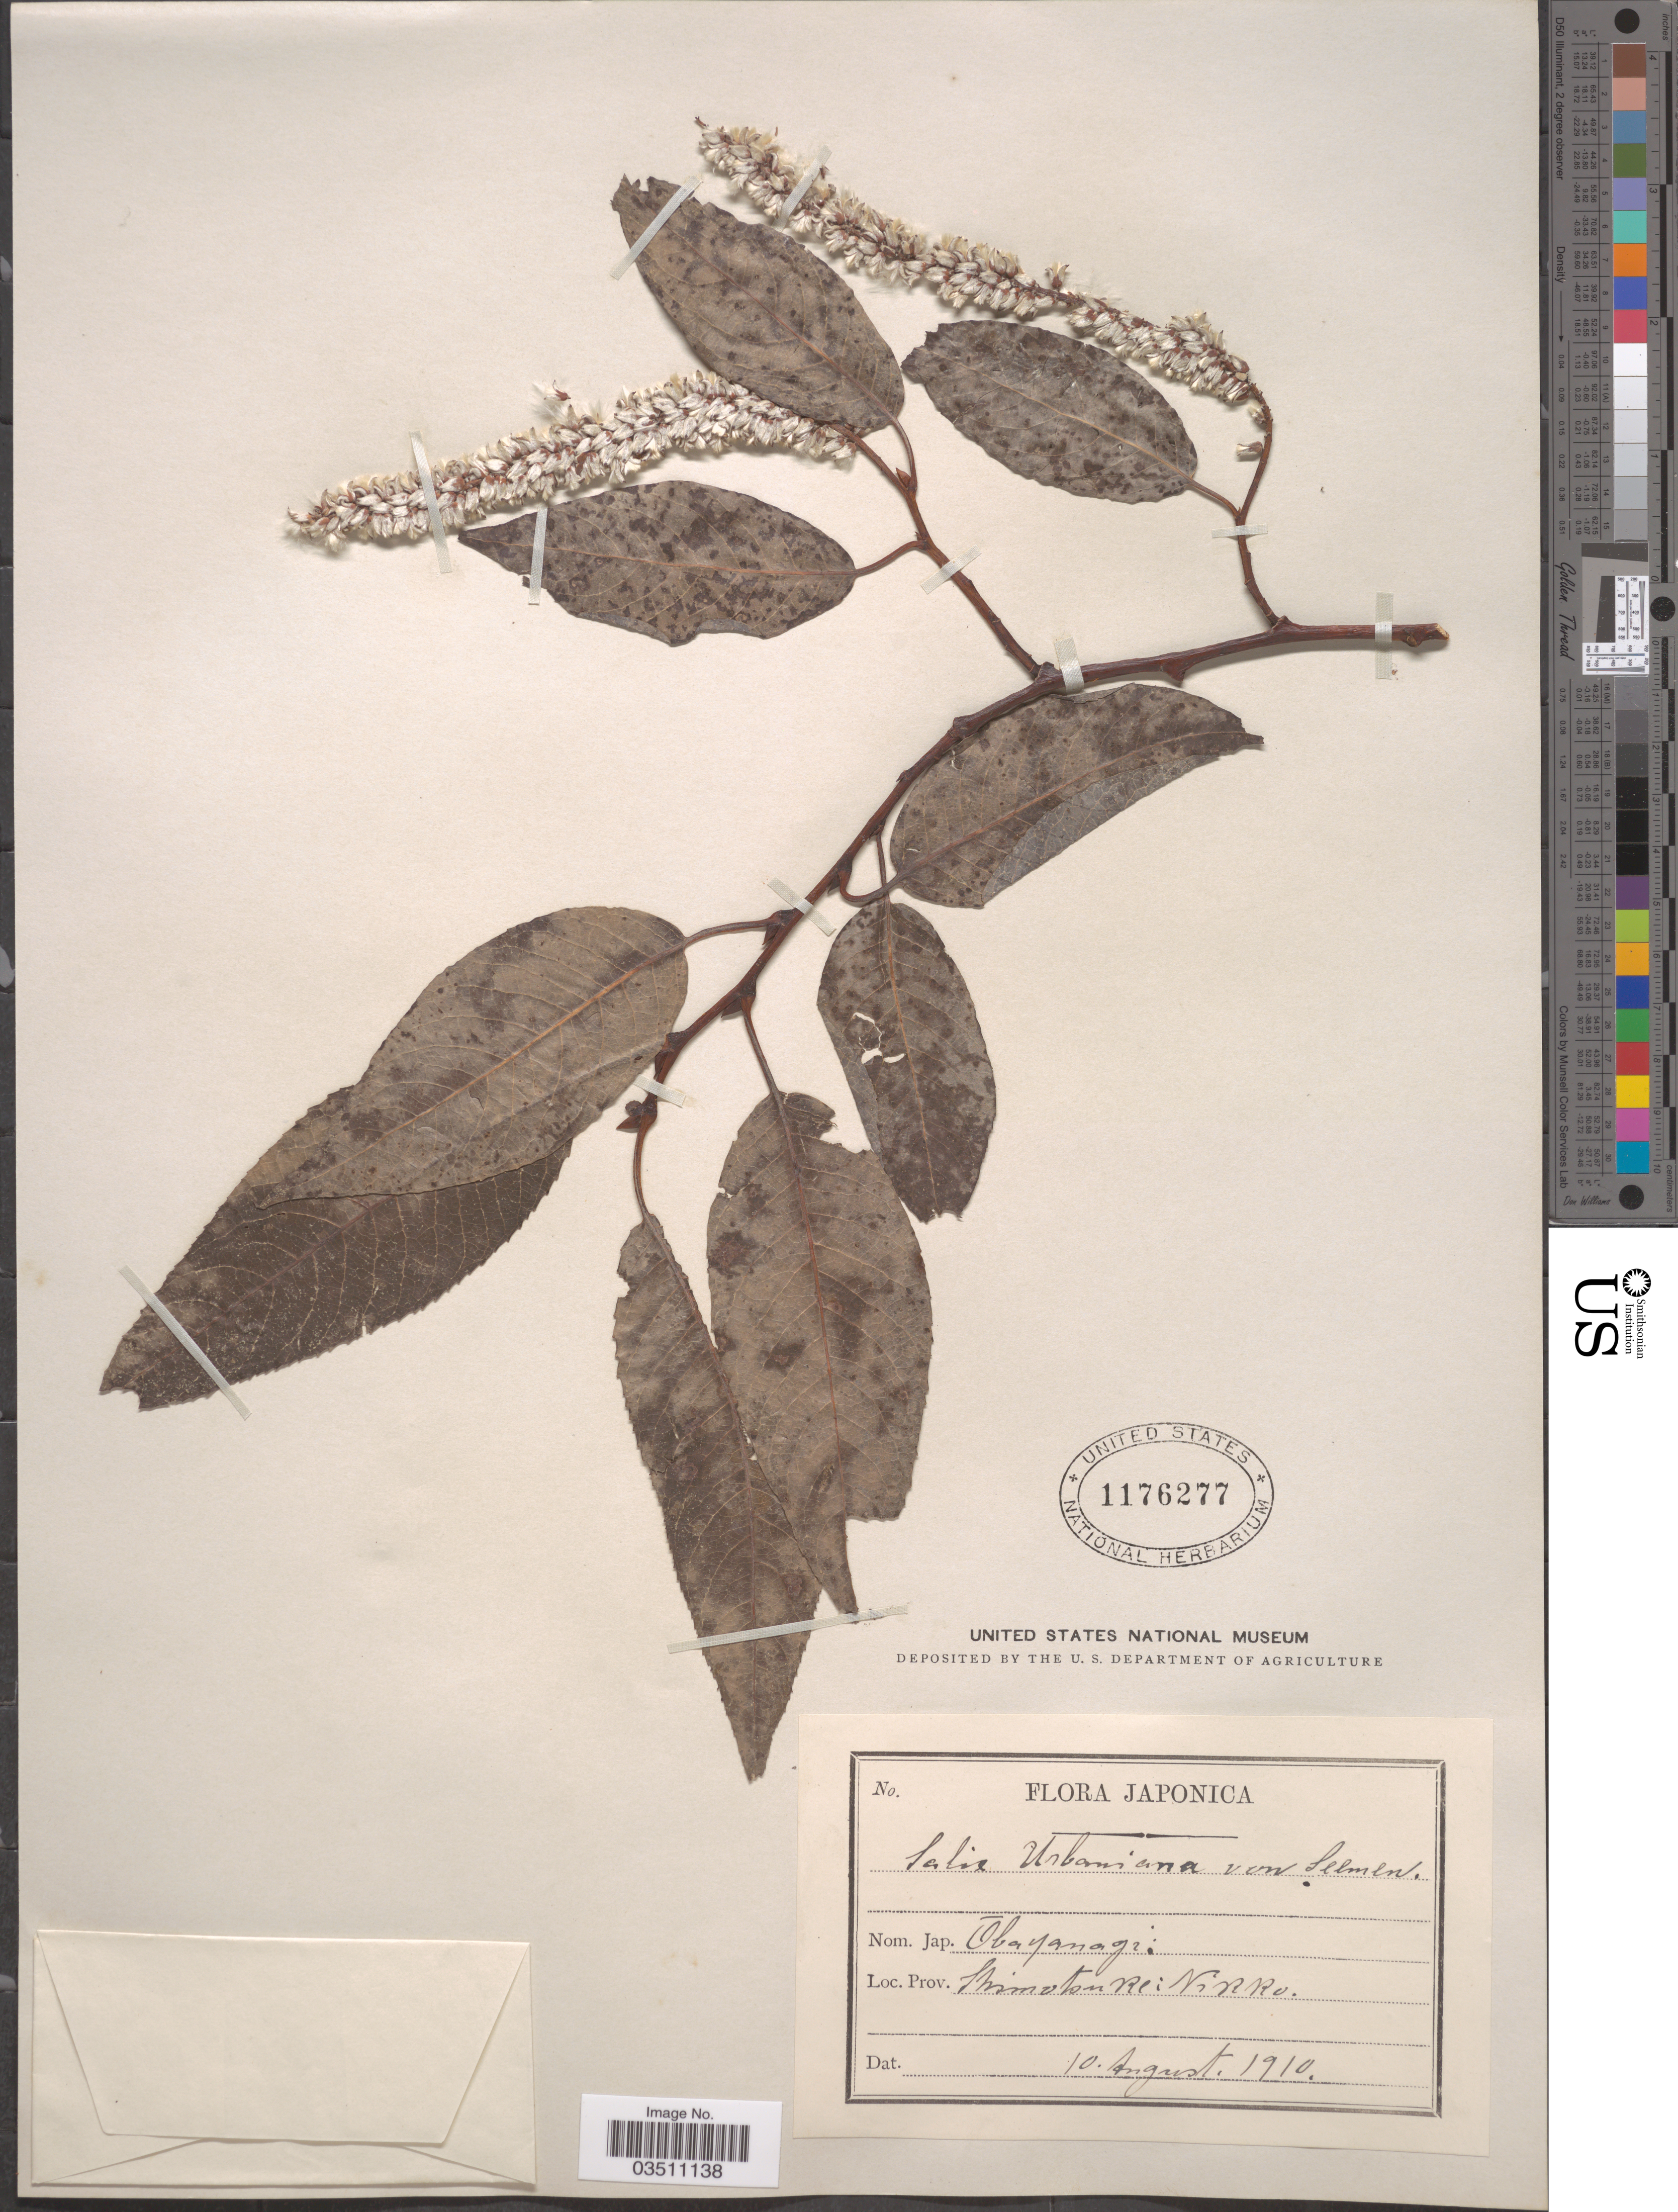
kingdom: Plantae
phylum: Tracheophyta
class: Magnoliopsida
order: Malpighiales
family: Salicaceae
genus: Salix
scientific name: Salix urbaniana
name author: Seemen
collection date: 1910-08-10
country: Japan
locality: Shimotsuke: Nikko.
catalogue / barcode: US 1176277